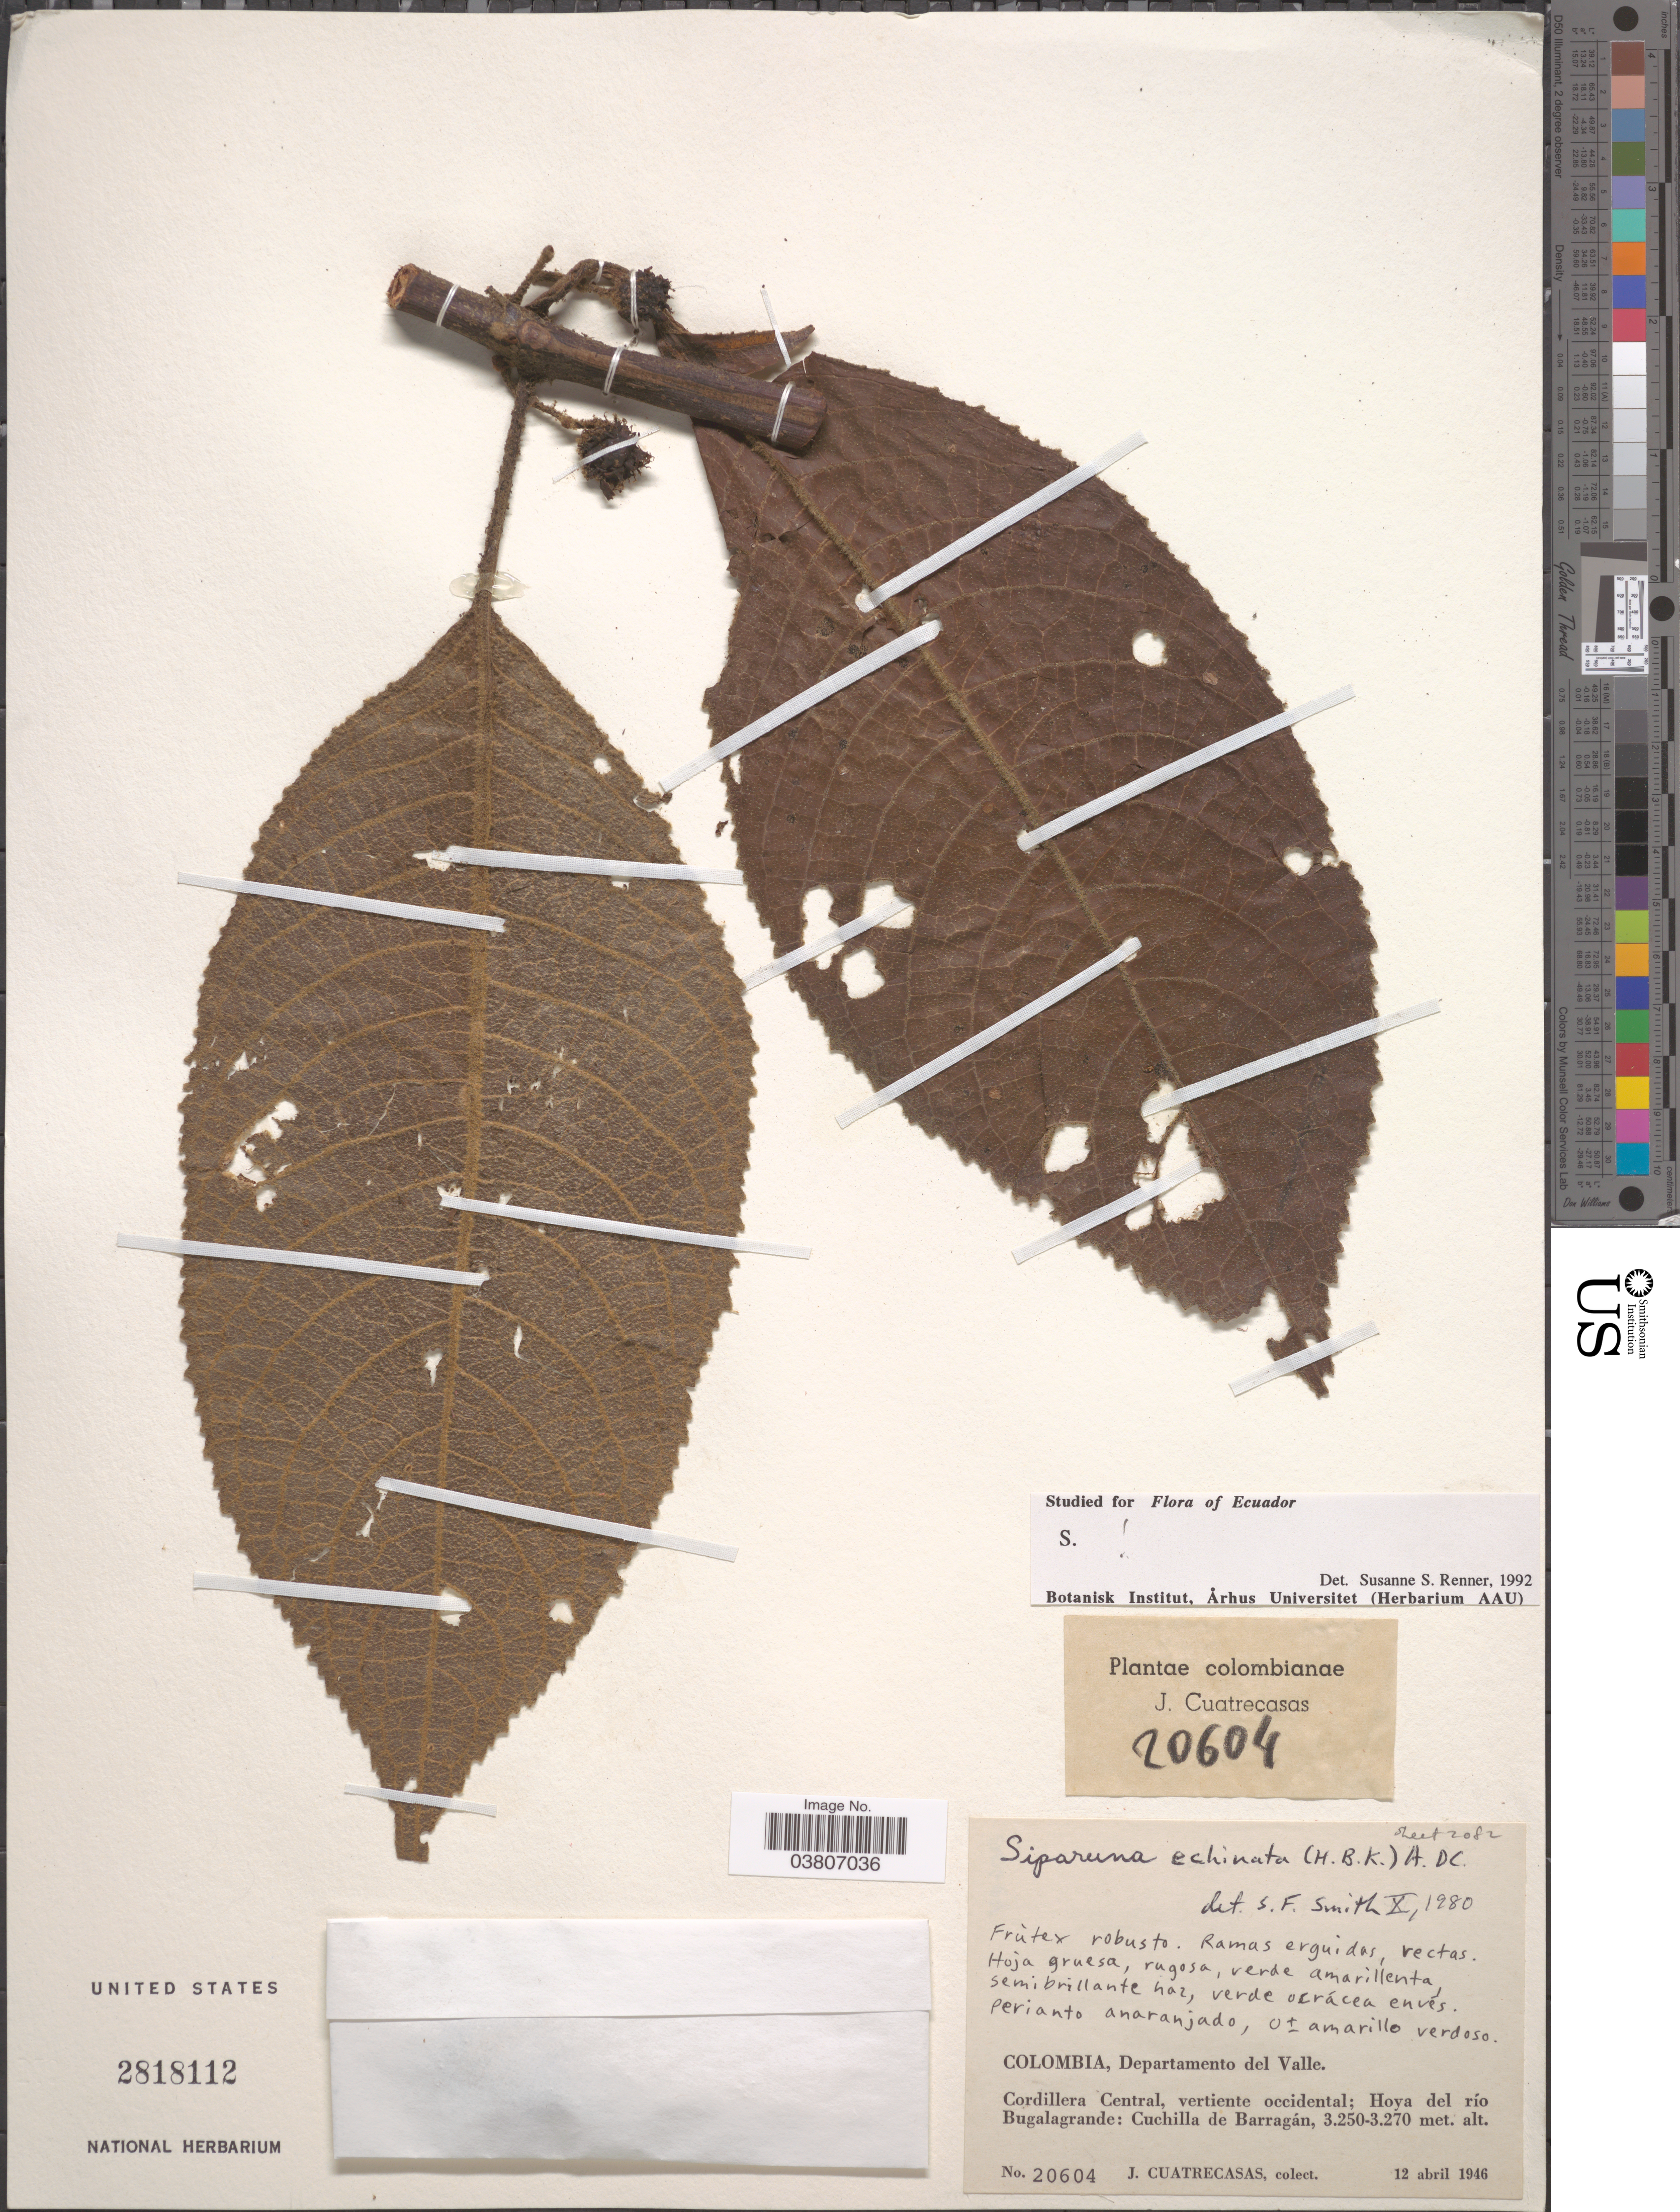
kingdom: Plantae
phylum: Tracheophyta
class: Magnoliopsida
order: Laurales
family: Siparunaceae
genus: Siparuna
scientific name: Siparuna echinata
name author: (Kunth) A. DC.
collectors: J. Cuatrecasas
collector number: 20604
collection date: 1946-04-12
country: Colombia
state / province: Valle del Cauca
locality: Departamento del Valle. Cordillera Central, vertiente occidental; Hoya del río Bugalagrande: Cuchilla de Barragán.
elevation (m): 3250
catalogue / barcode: US 2818112